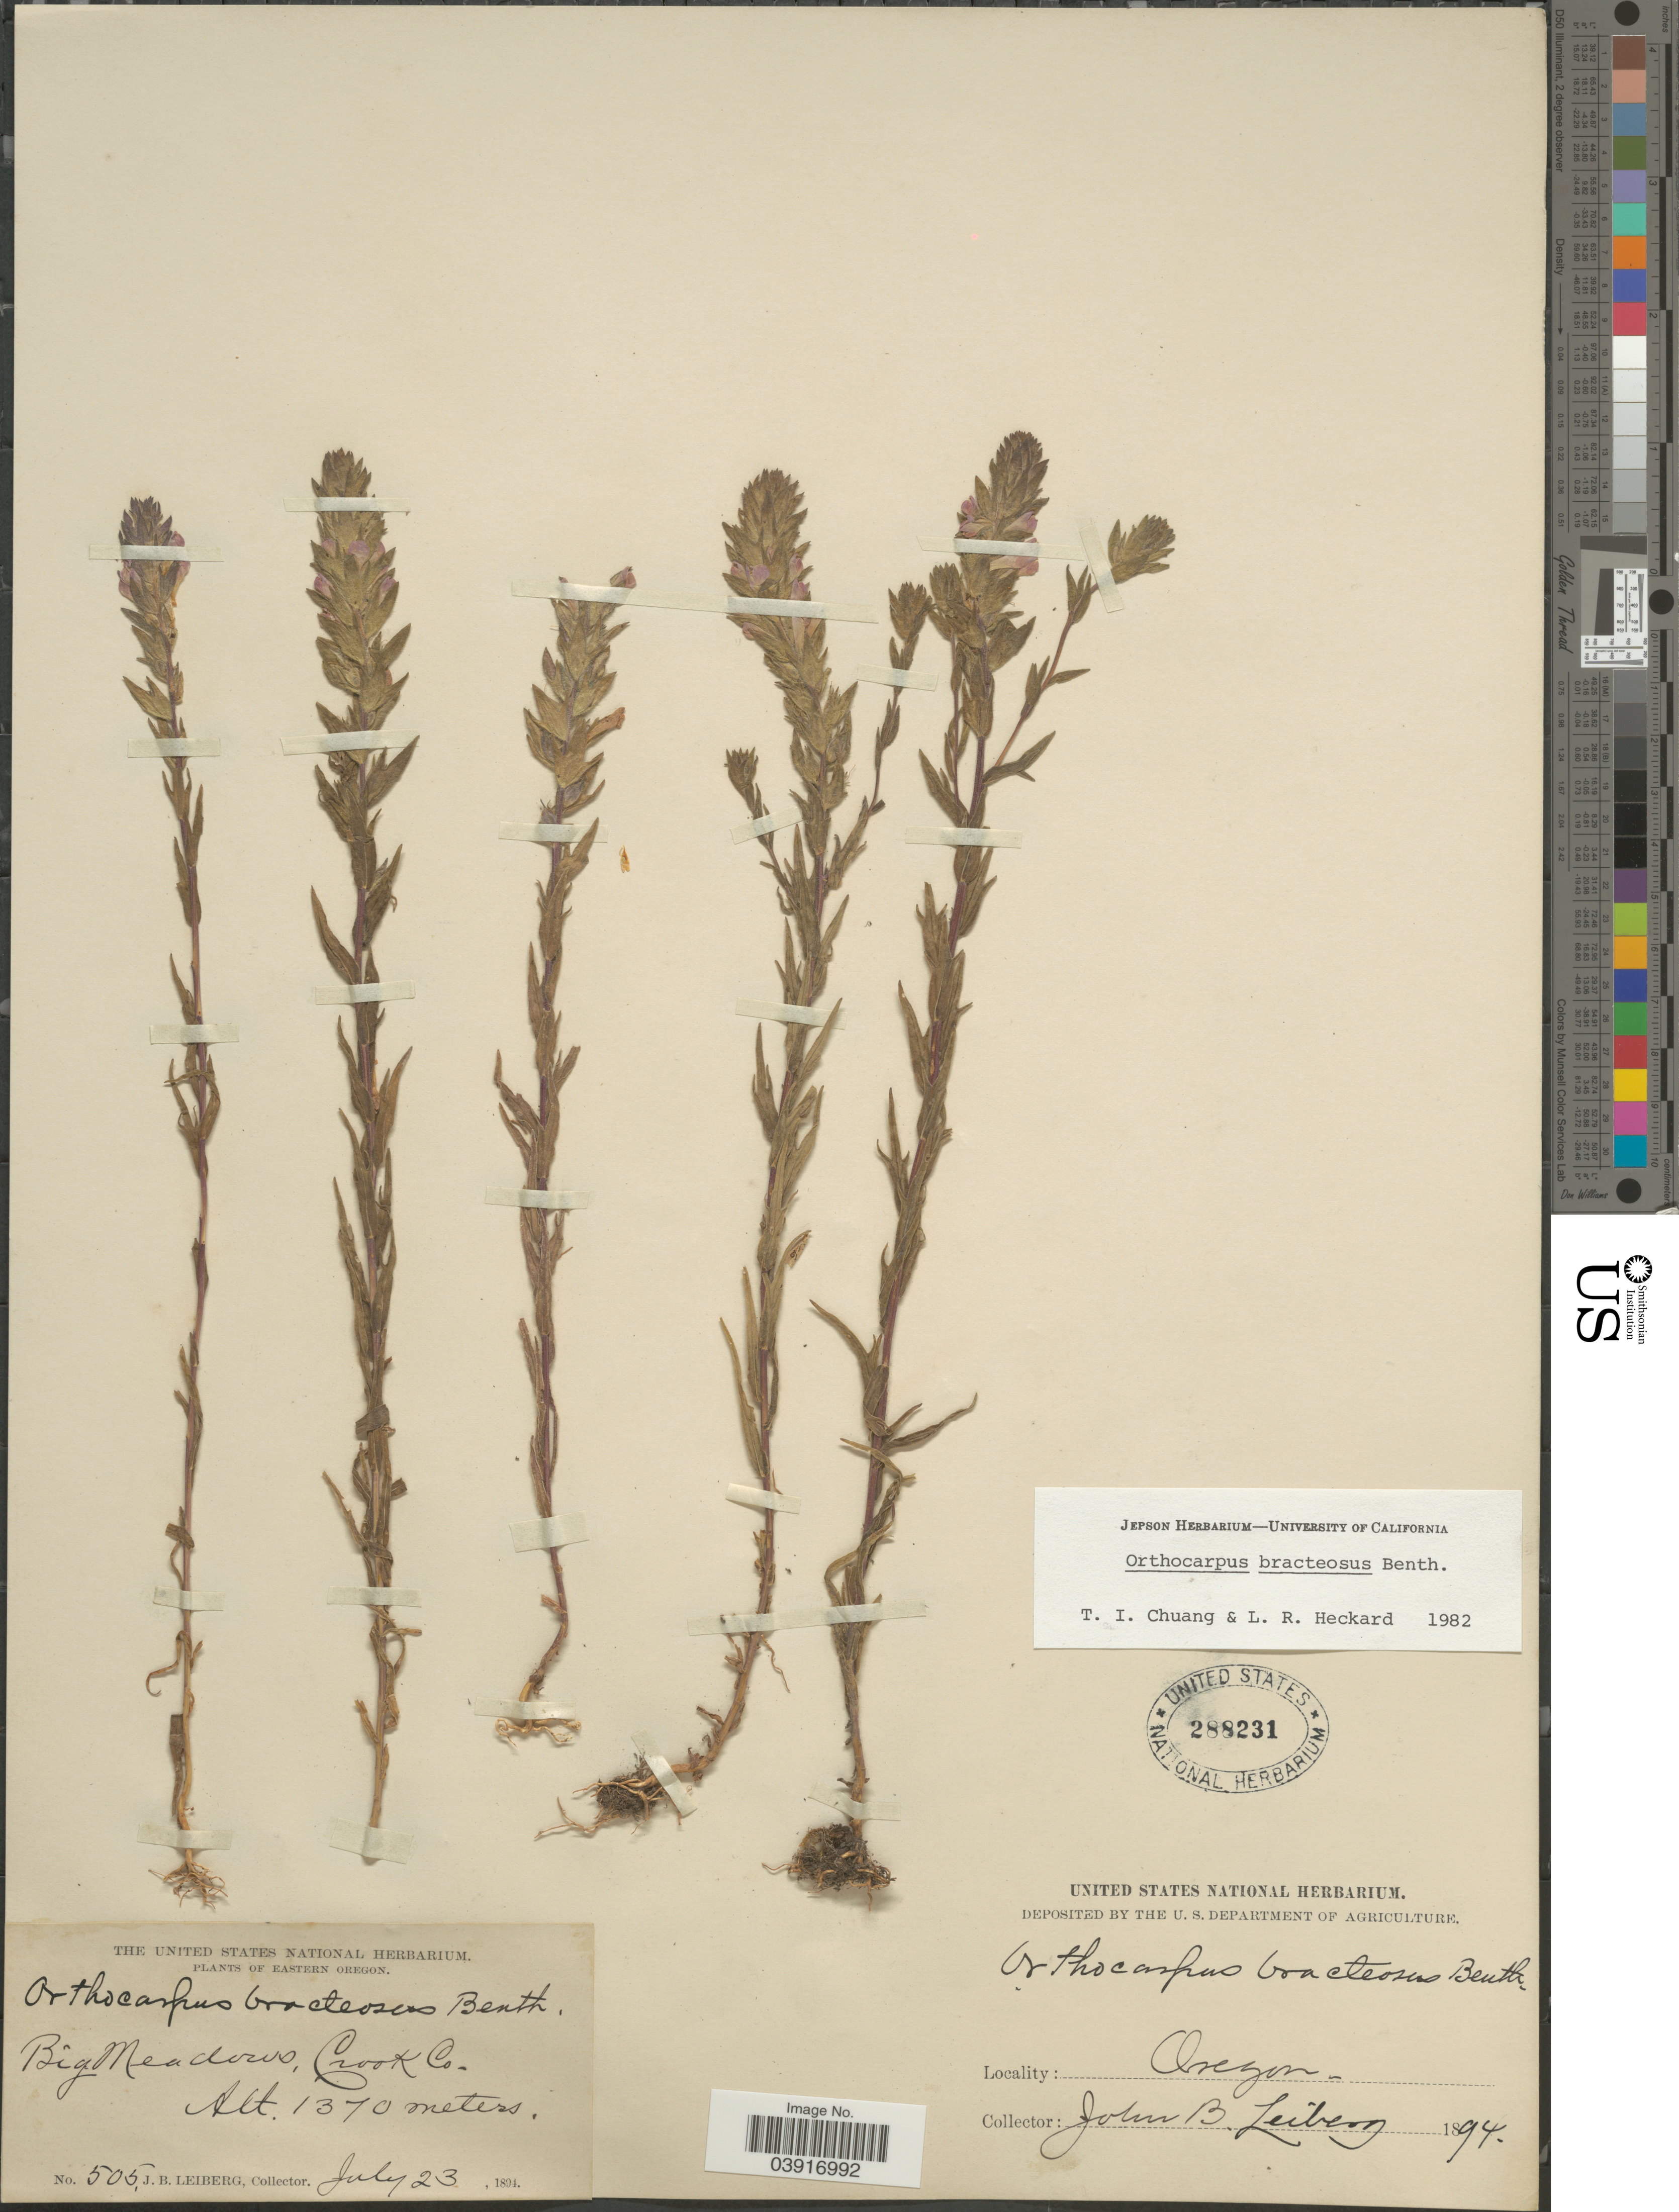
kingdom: Plantae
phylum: Tracheophyta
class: Magnoliopsida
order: Lamiales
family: Orobanchaceae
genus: Orthocarpus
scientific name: Orthocarpus bracteosus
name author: Benth.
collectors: J. B. Leiberg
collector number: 505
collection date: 1894-07-23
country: United States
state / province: Oregon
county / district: Crook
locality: Eastern Oregon. Big Meadows, Crook Co.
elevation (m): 1370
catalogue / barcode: US 288231